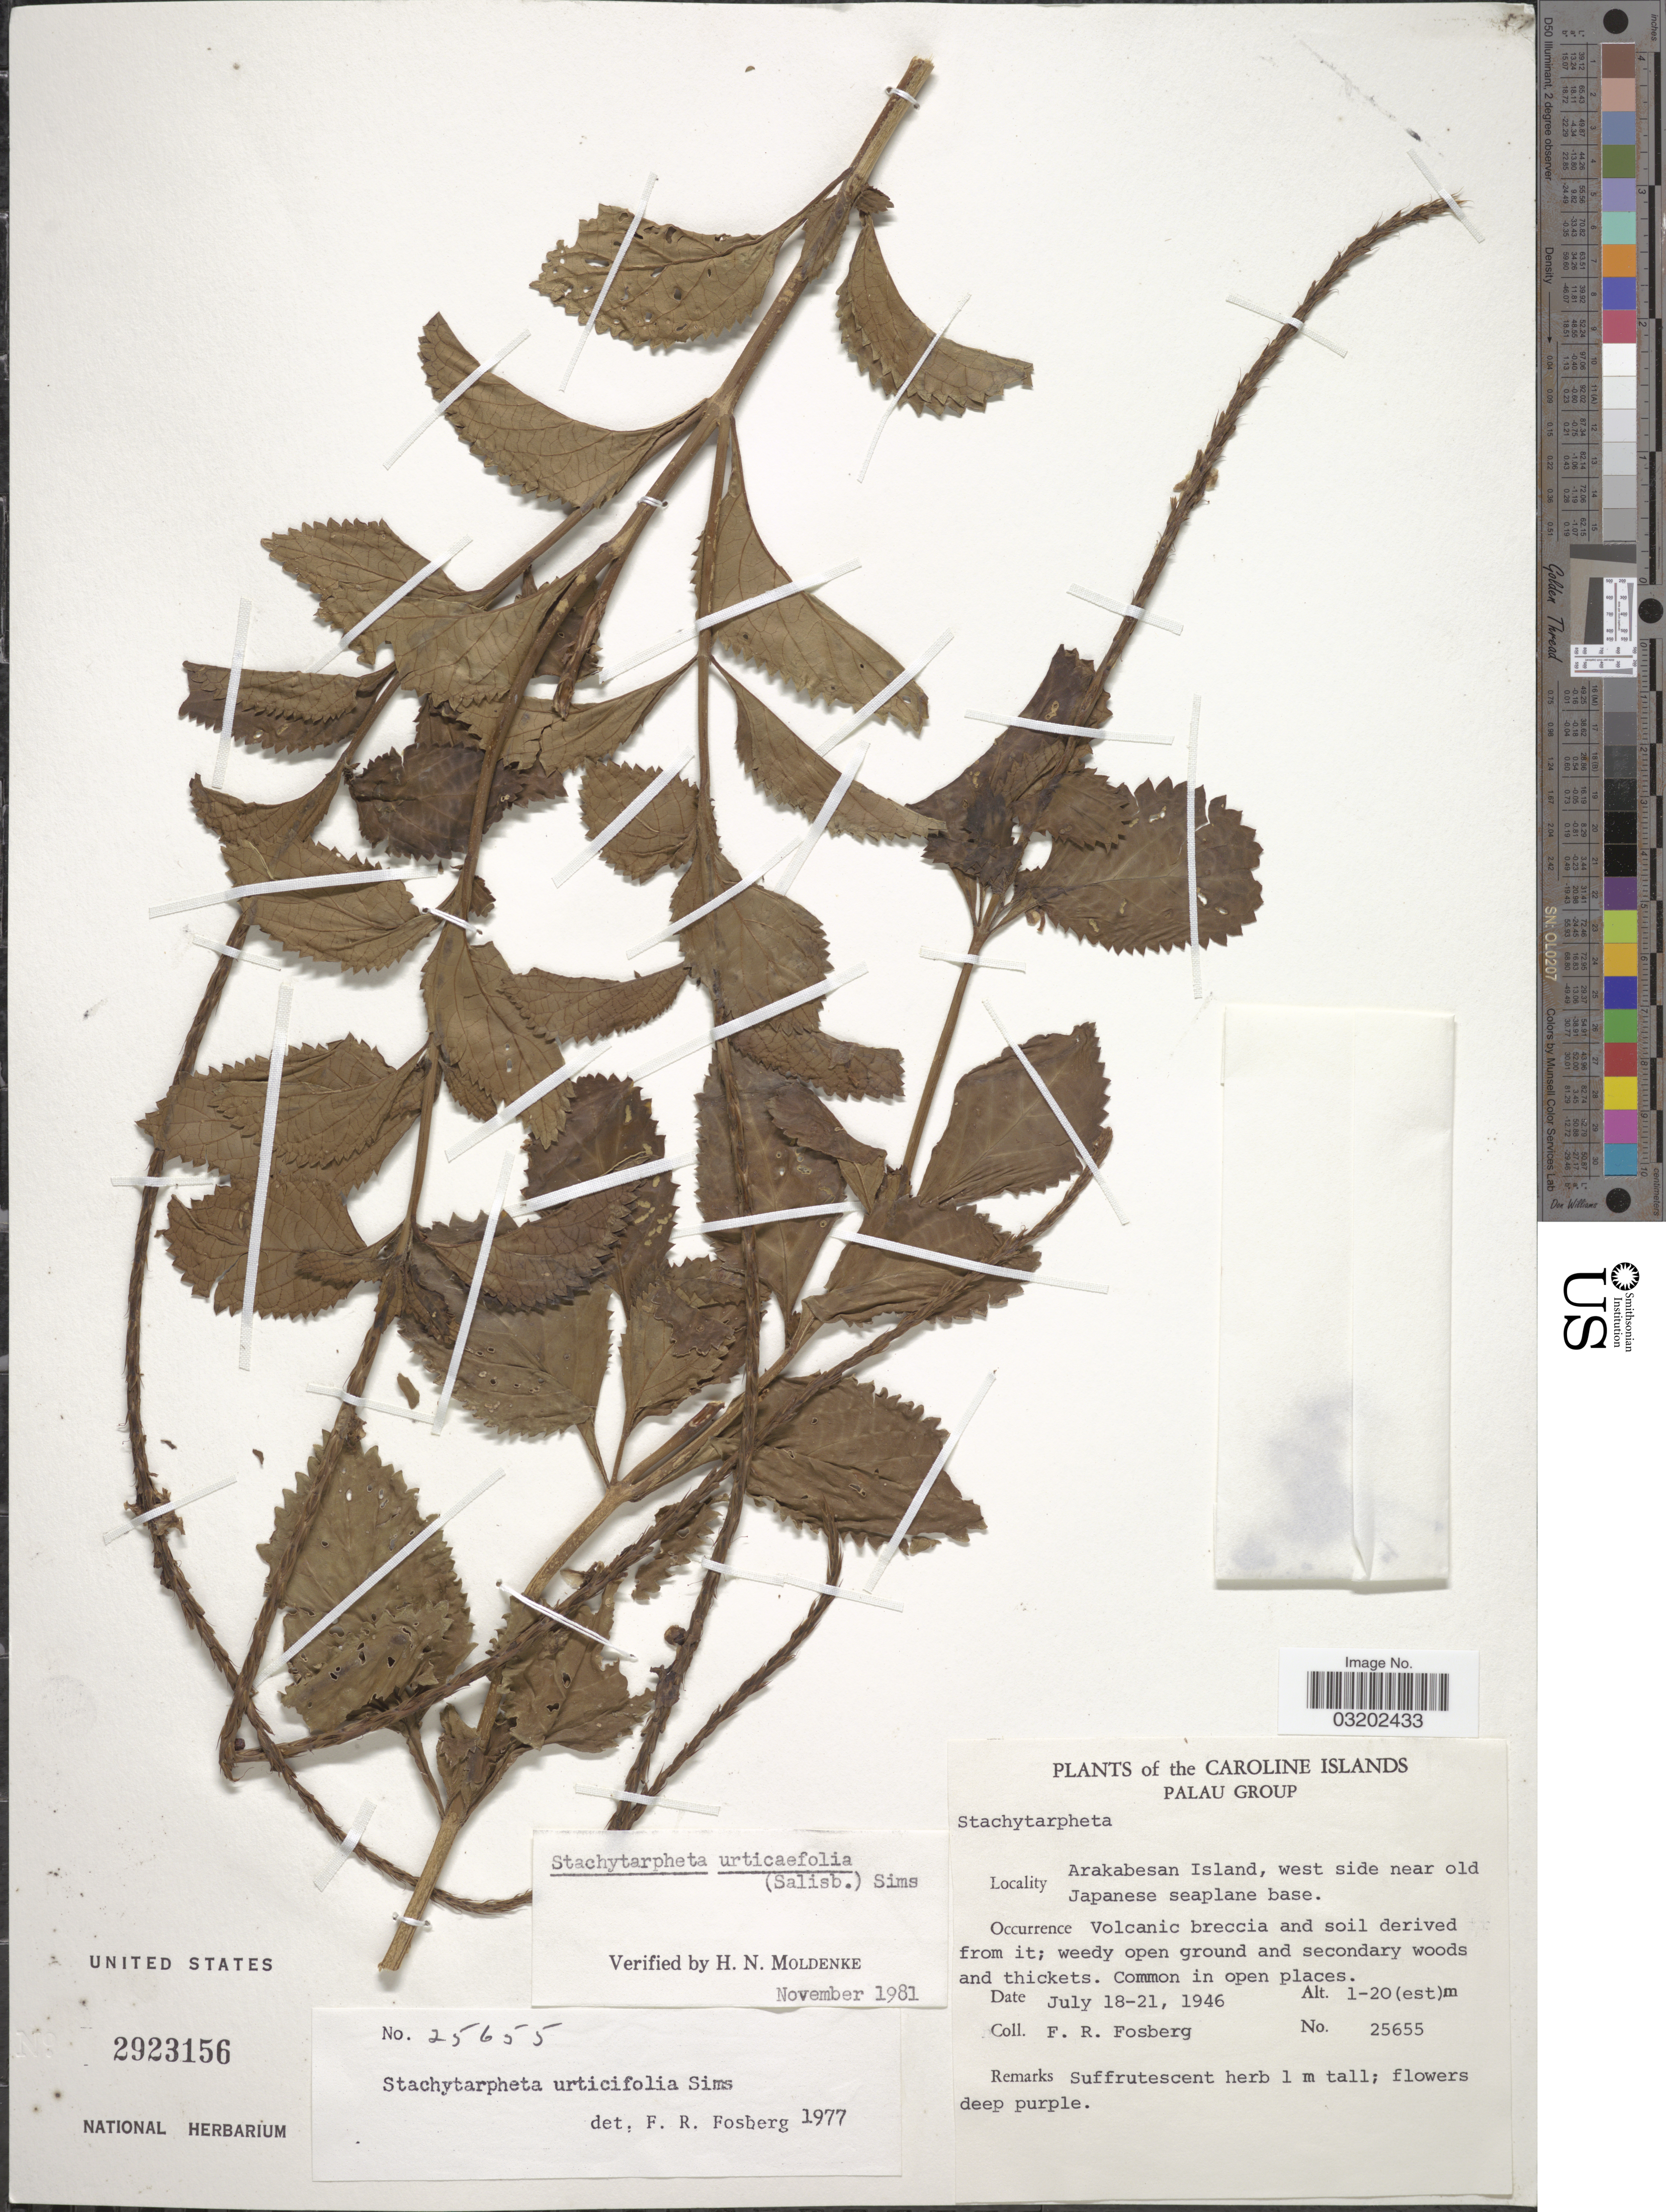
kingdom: Plantae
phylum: Tracheophyta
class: Magnoliopsida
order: Lamiales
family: Verbenaceae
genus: Stachytarpheta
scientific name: Stachytarpheta urticifolia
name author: Sims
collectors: F. R. Fosberg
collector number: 25655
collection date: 1946-07-18/1946-07-21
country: Palau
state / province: Koror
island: Ngerekebesang [Arakabesan]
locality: The Caroline Islands. Palau Group. Arakabesan Island, west side near old Japanese seaplane base.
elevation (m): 1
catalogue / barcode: US 2923156